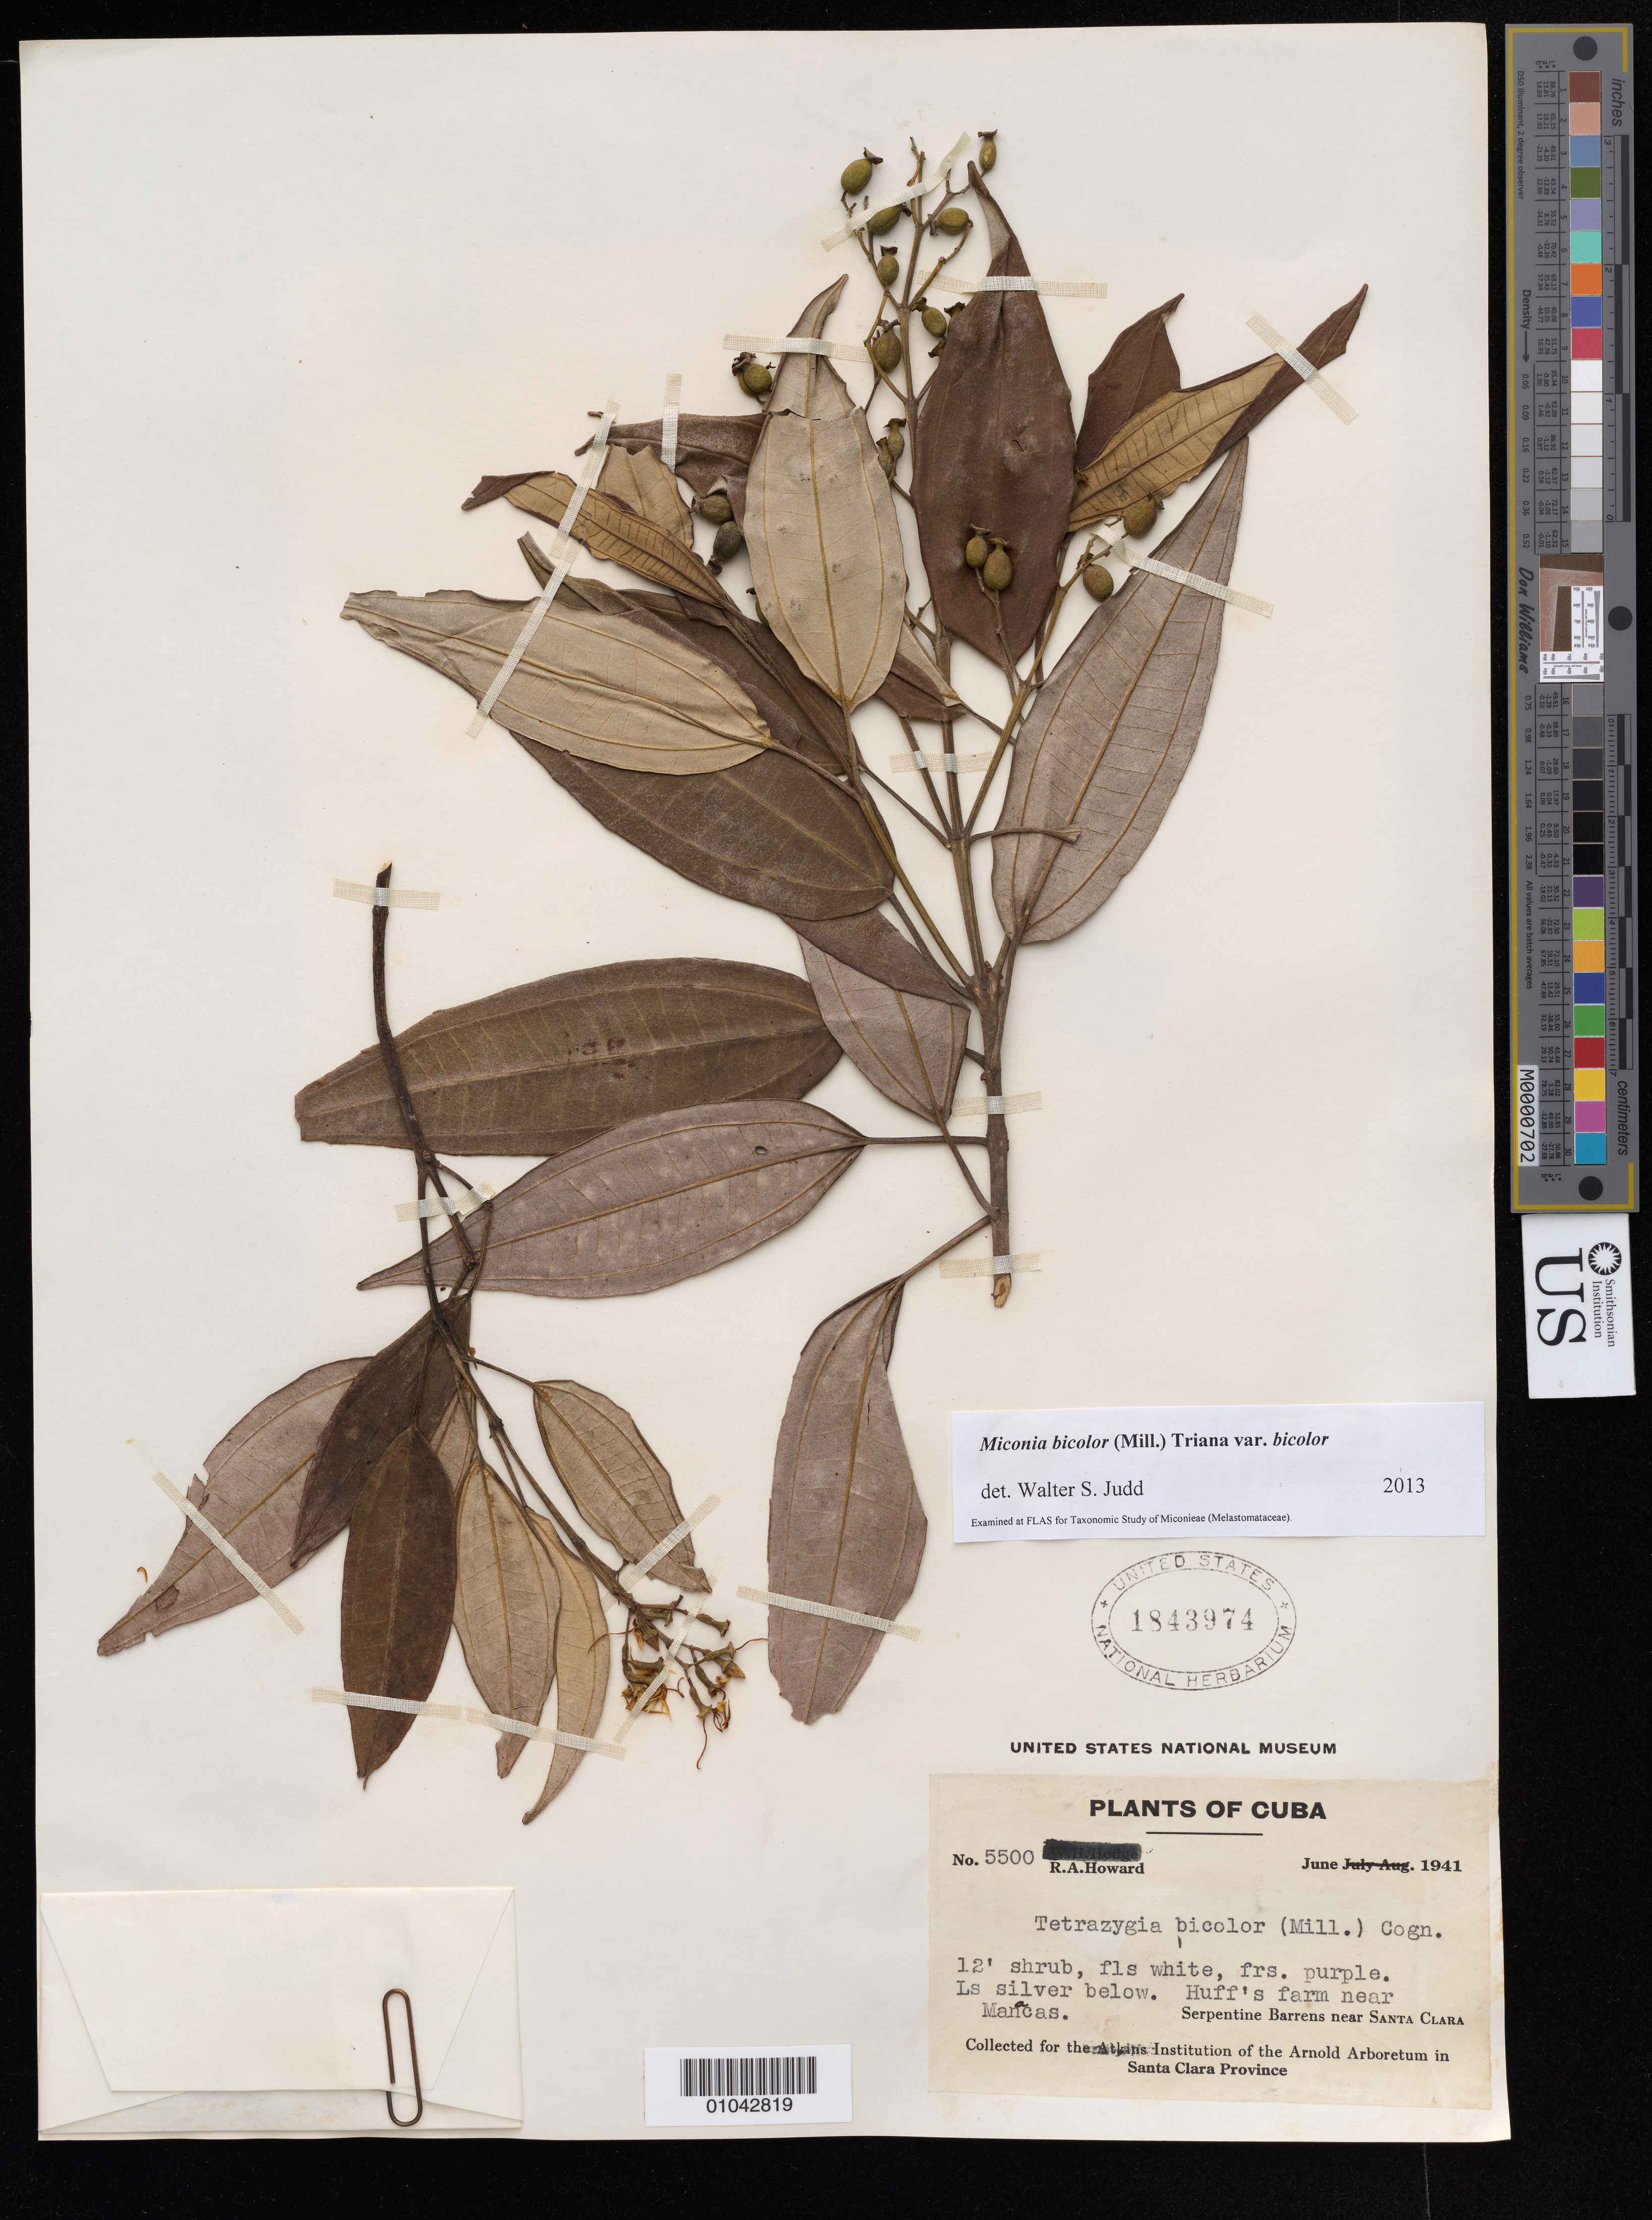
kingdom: Plantae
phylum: Tracheophyta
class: Magnoliopsida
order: Myrtales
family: Melastomataceae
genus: Miconia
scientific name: Miconia bicolor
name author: (Mill.) Triana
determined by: Judd, Walter S.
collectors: R. A. Howard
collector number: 5500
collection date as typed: Jun 1941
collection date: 1941-06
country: Cuba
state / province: Santa Clara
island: Cuba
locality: Huff's farm near Manacas, Serpentine Barrens near Santa Clara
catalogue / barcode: US 1843974